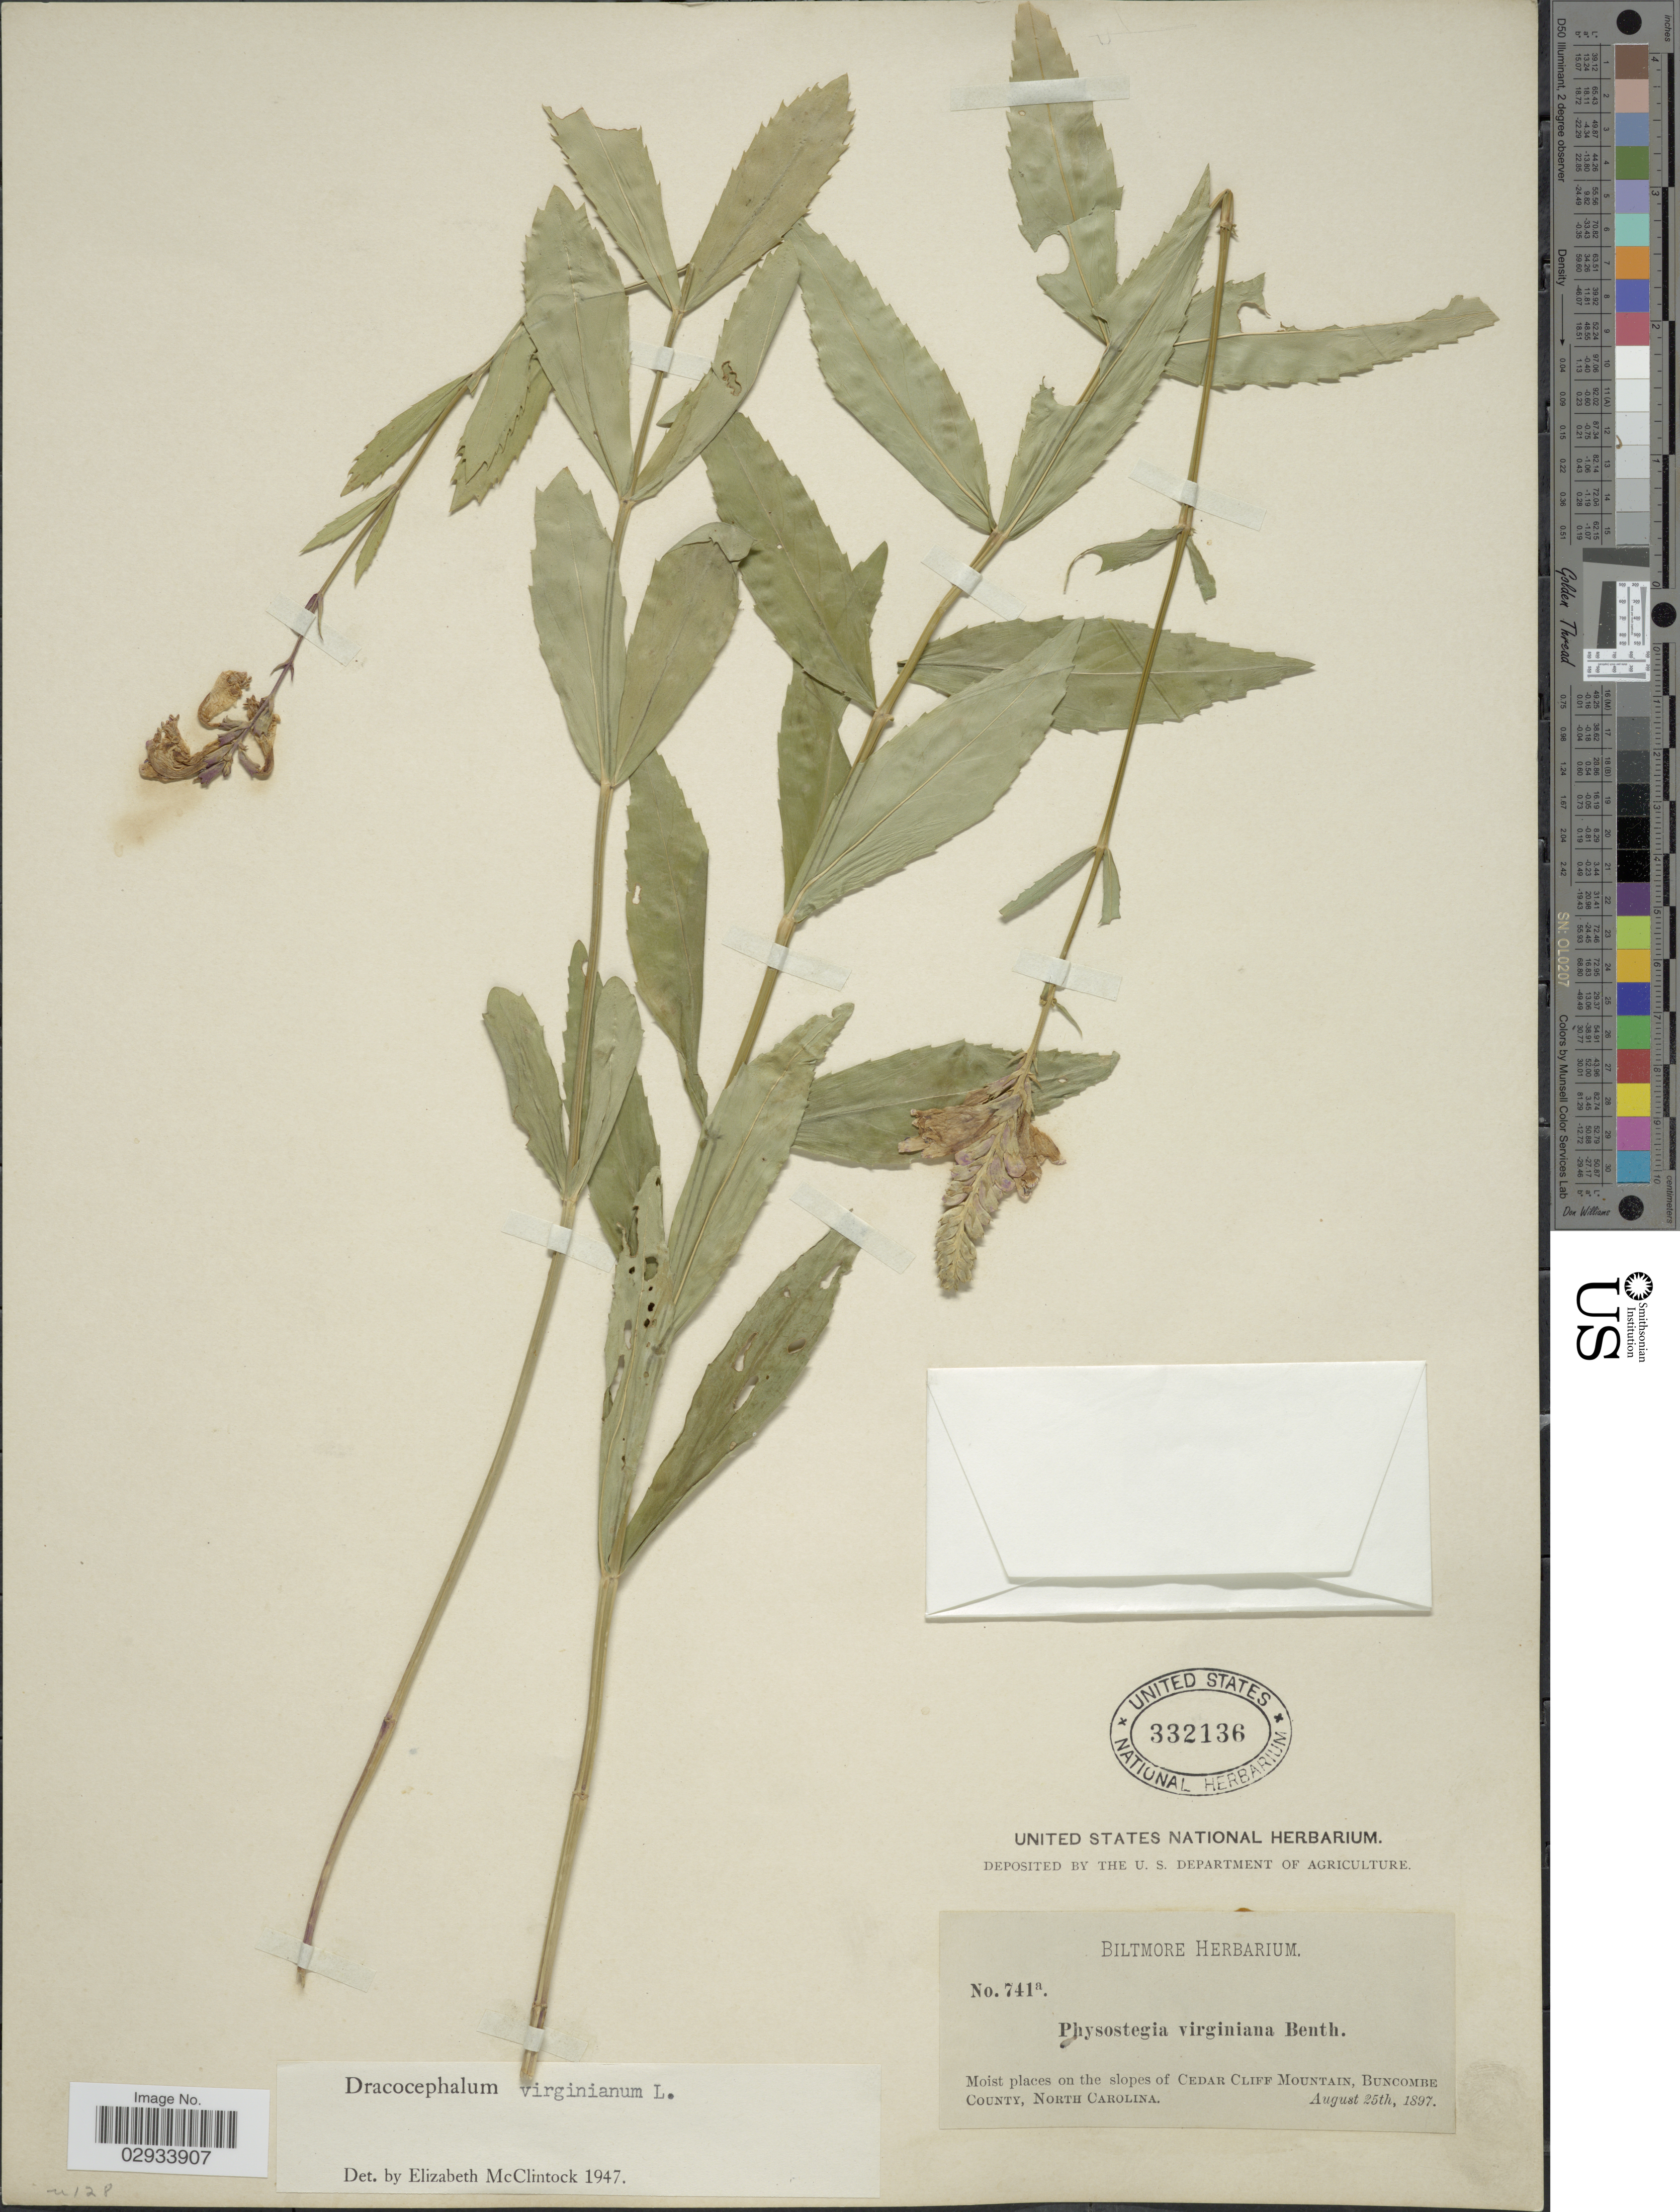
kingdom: Plantae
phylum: Tracheophyta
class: Magnoliopsida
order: Lamiales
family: Lamiaceae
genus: Physostegia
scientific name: Physostegia virginiana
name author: (L.) Benth.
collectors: ex herb. Biltmore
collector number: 741a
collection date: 1897-08-25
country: United States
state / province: North Carolina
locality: Moist places on the slopes of Cedar Cliff Mountain, Buncombe County, North Carolina.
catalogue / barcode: US 332136